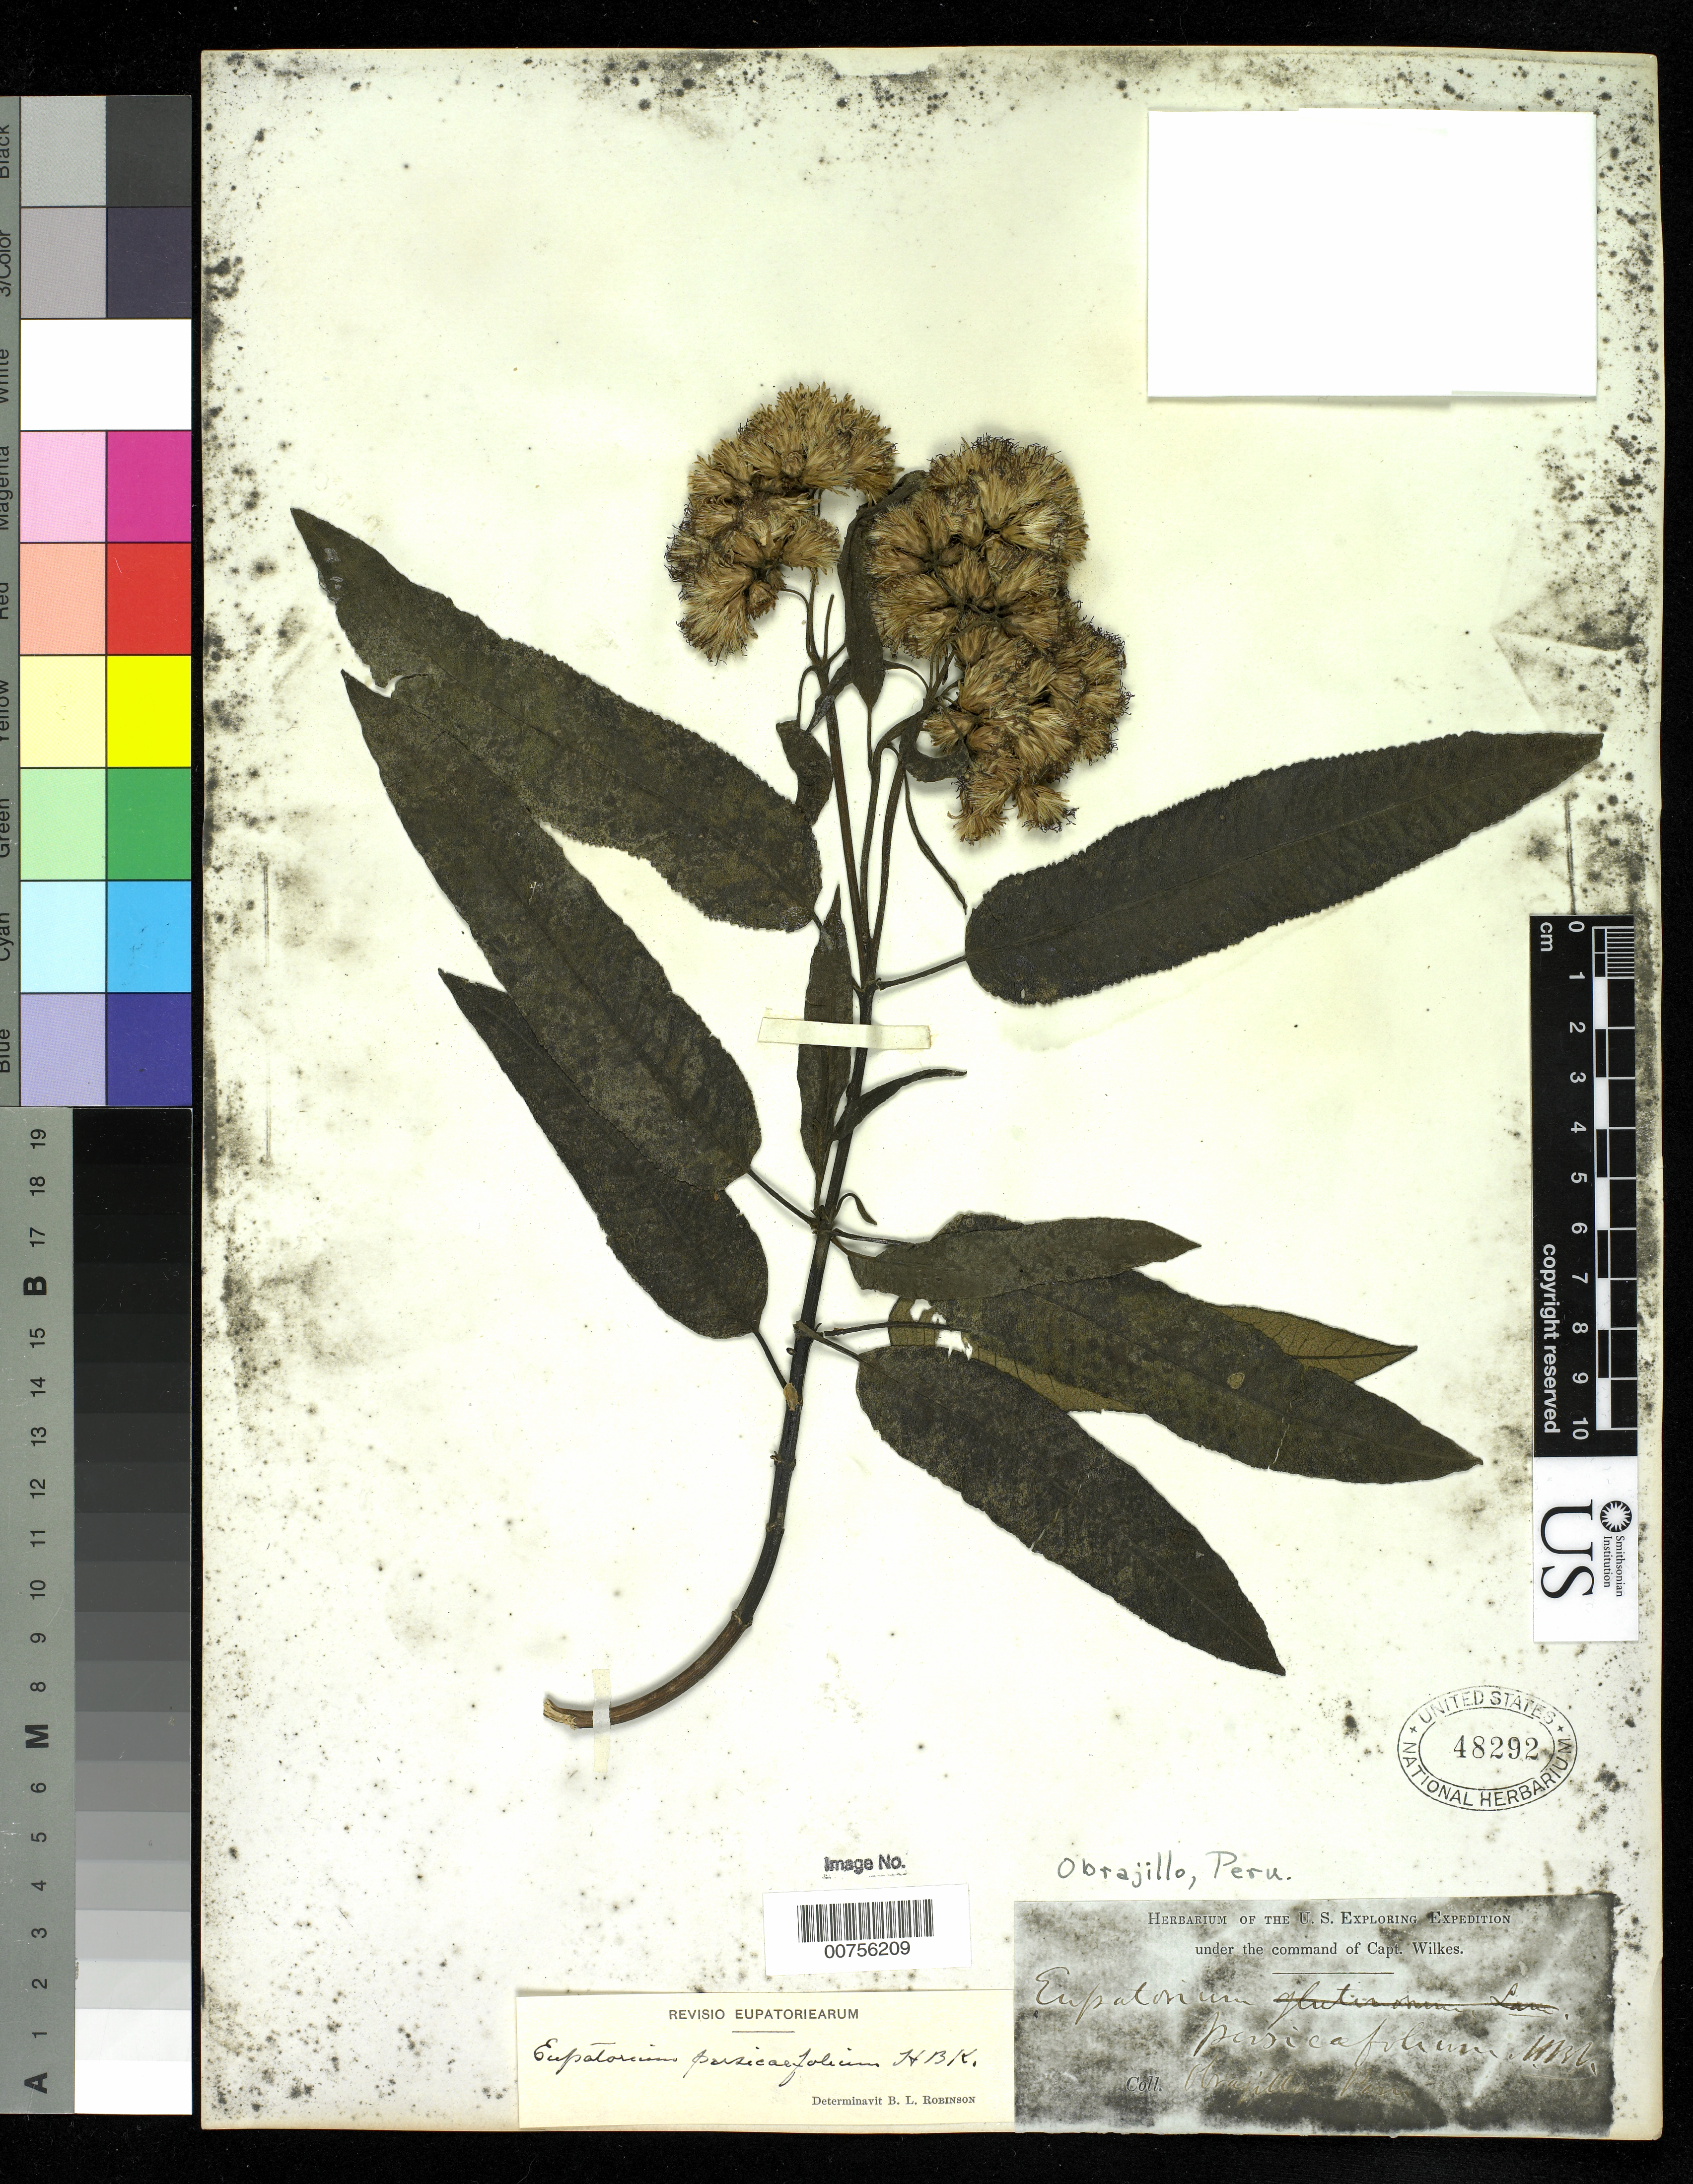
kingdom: Plantae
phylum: Tracheophyta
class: Magnoliopsida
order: Asterales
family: Asteraceae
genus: Eupatorium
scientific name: Eupatorium persicifolium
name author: Kunth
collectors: Wilkes Explor. Exped.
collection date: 1838/1842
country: Peru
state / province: Lima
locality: Obrajillo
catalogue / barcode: US 48292